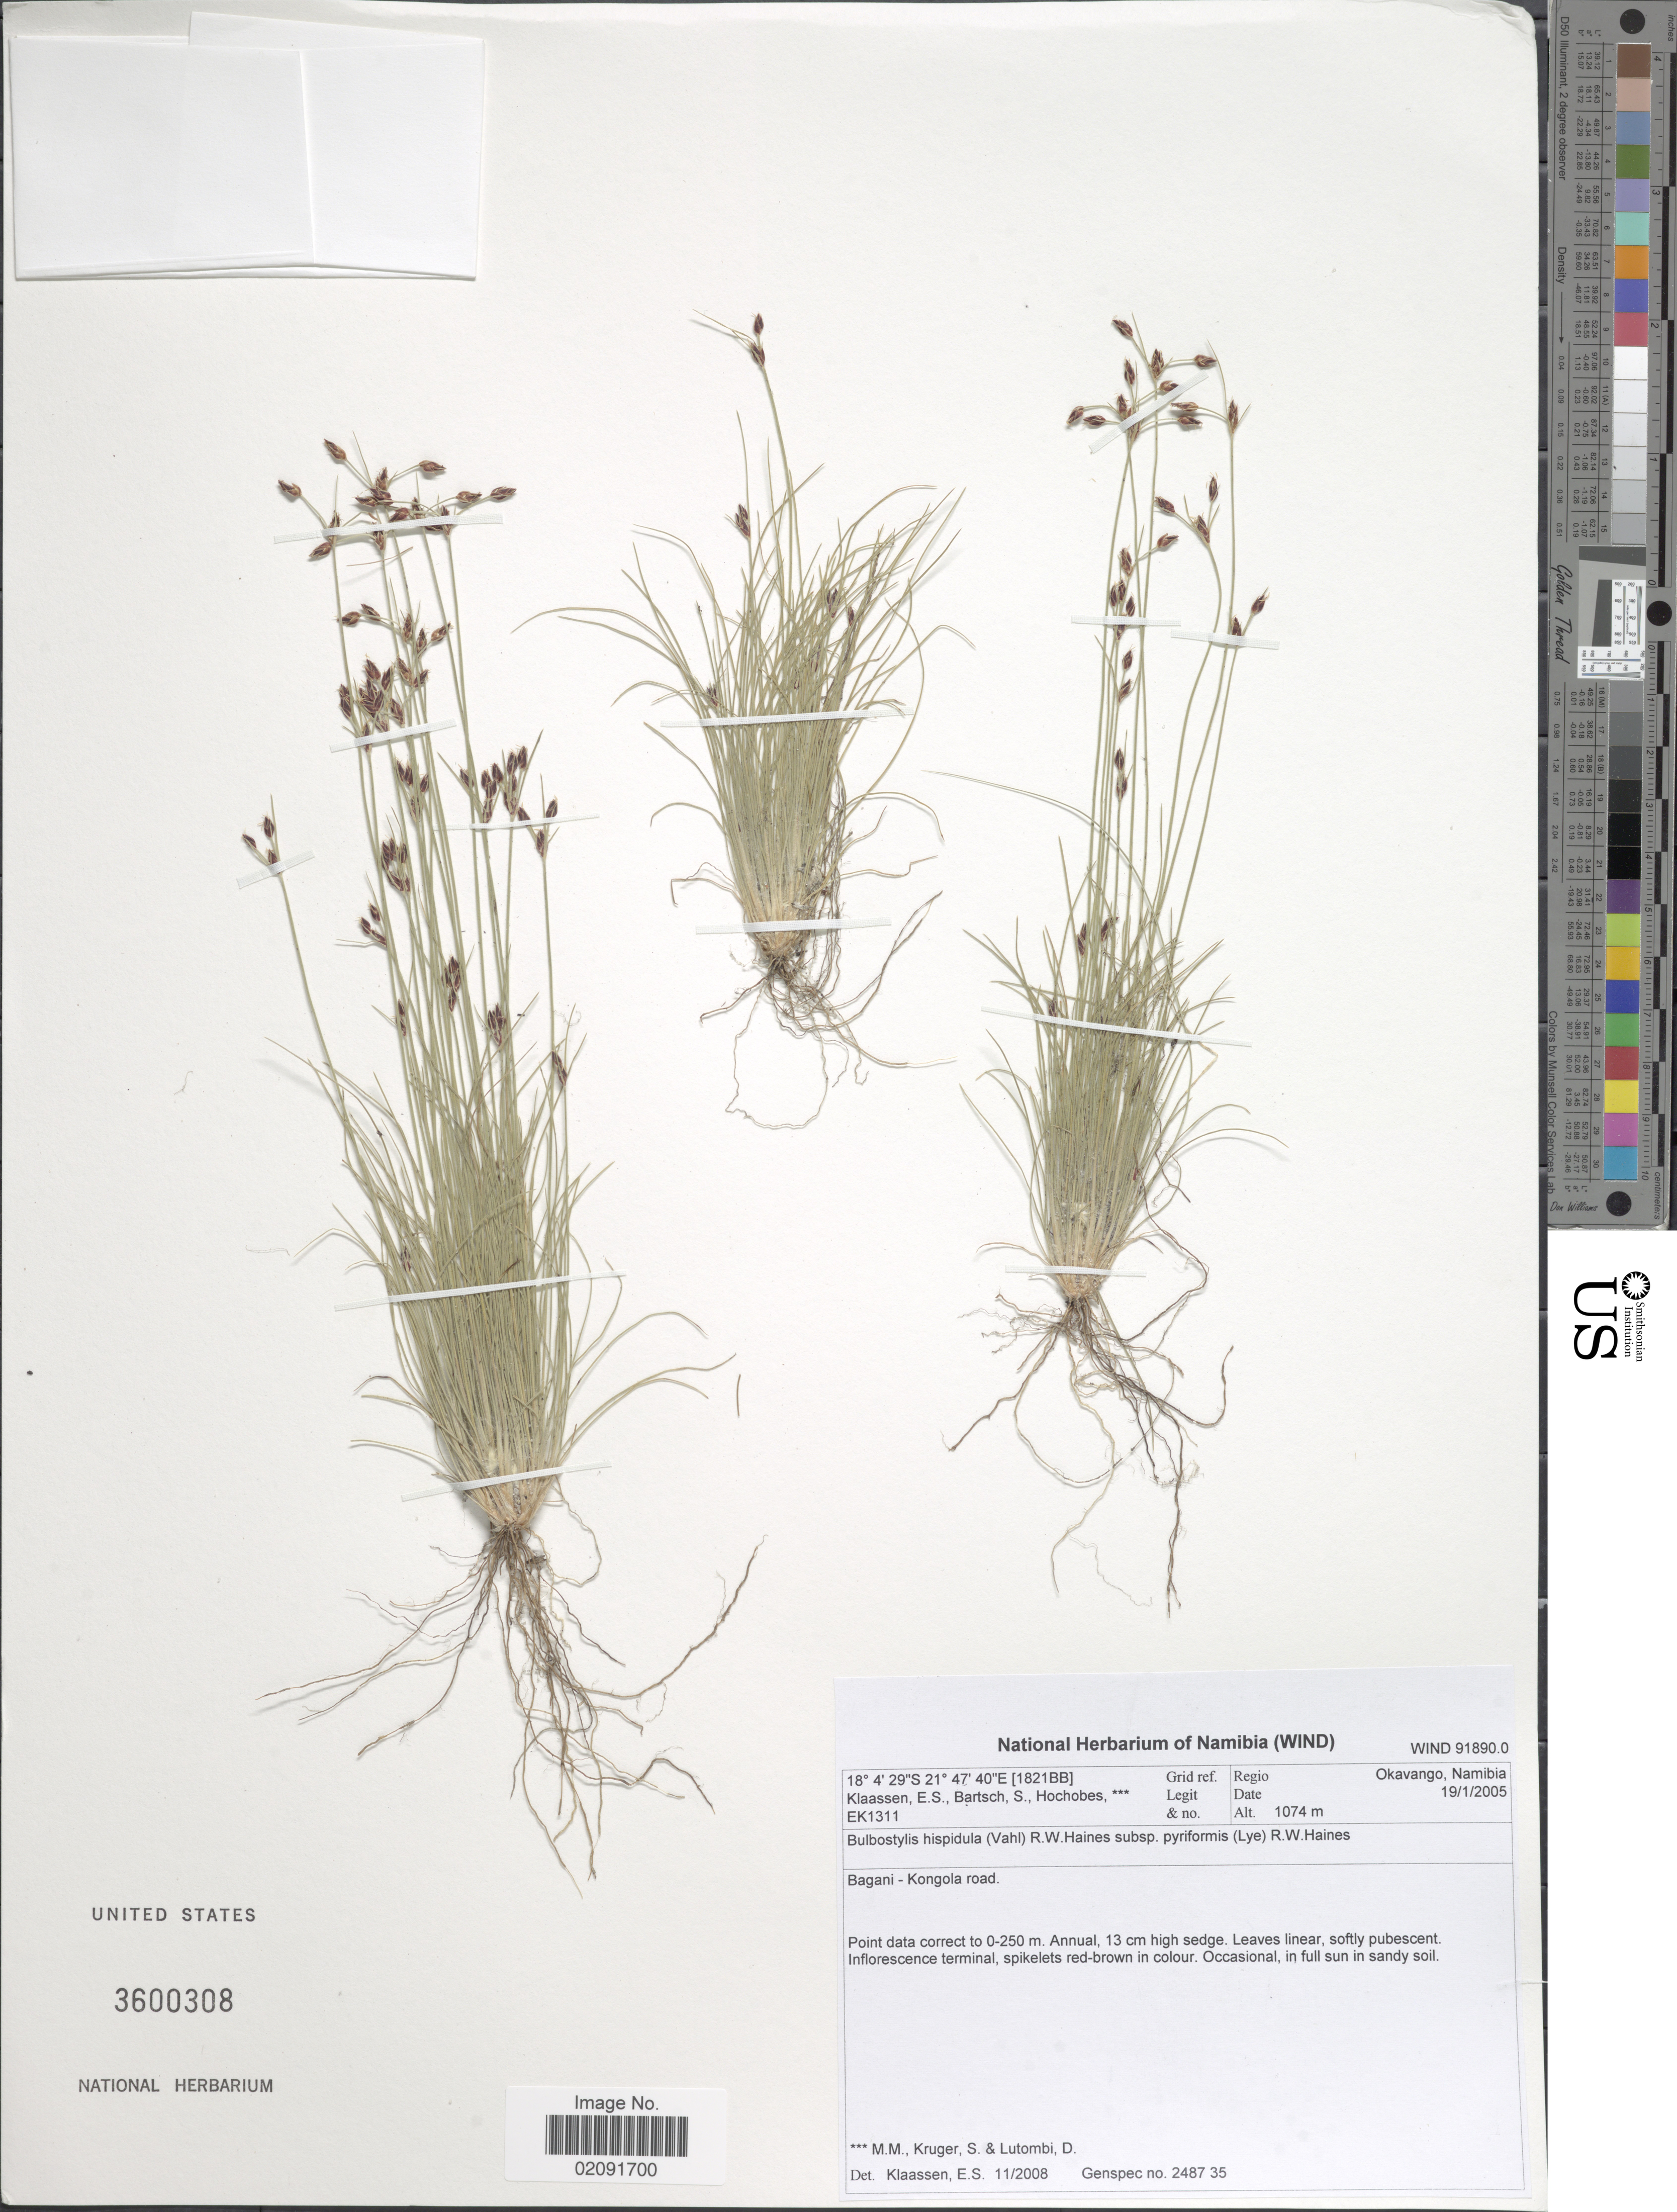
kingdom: Plantae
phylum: Tracheophyta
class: Liliopsida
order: Poales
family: Cyperaceae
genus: Bulbostylis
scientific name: Bulbostylis hispidula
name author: (Vahl) R.W. Haines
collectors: E. S. Klaassen, S. Bartsch & Hochobes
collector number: EK1311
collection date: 2005-01-19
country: Namibia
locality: Okavango. Bagani-Kongola road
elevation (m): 1074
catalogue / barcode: US 3600308